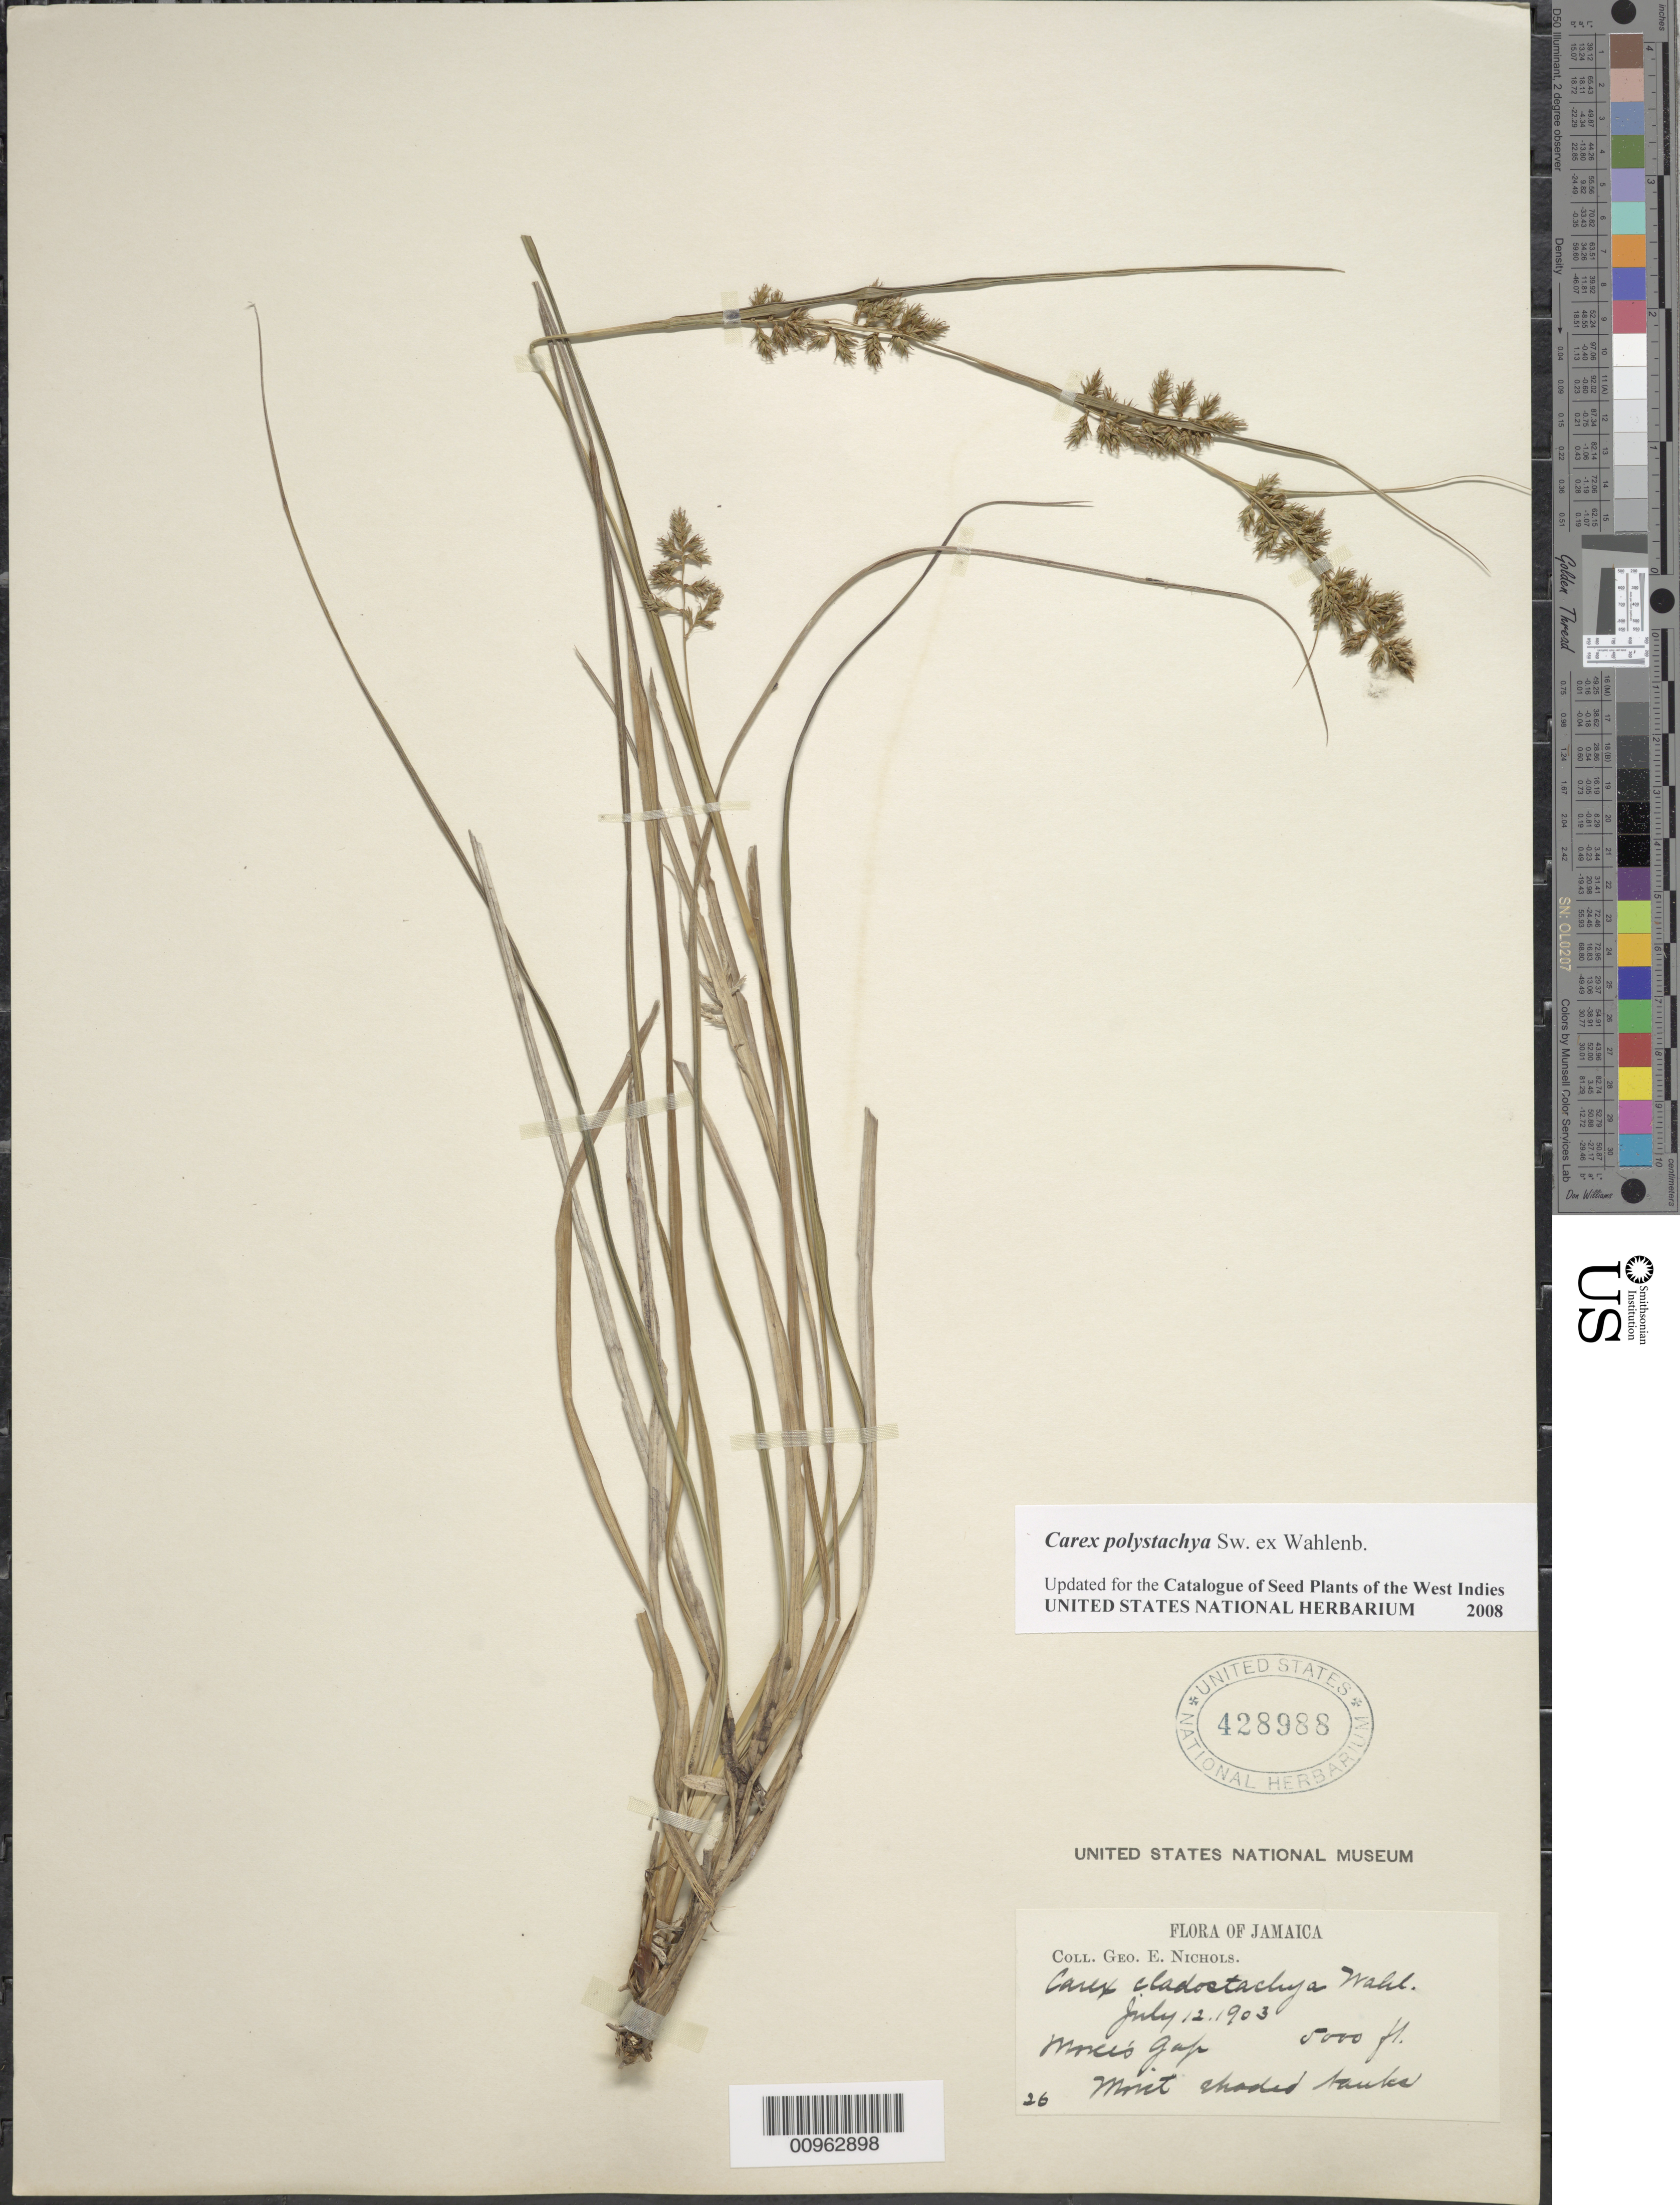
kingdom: Plantae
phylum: Tracheophyta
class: Liliopsida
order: Poales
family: Cyperaceae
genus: Carex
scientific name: Carex polystachya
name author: Sw. ex Wahlenb.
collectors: G. E. Nichols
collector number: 26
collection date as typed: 12 Jul 1903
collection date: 1903-07-12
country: Jamaica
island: Jamaica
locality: "Morces" Gap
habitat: Moist shaded banks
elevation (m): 1524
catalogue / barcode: US 428988